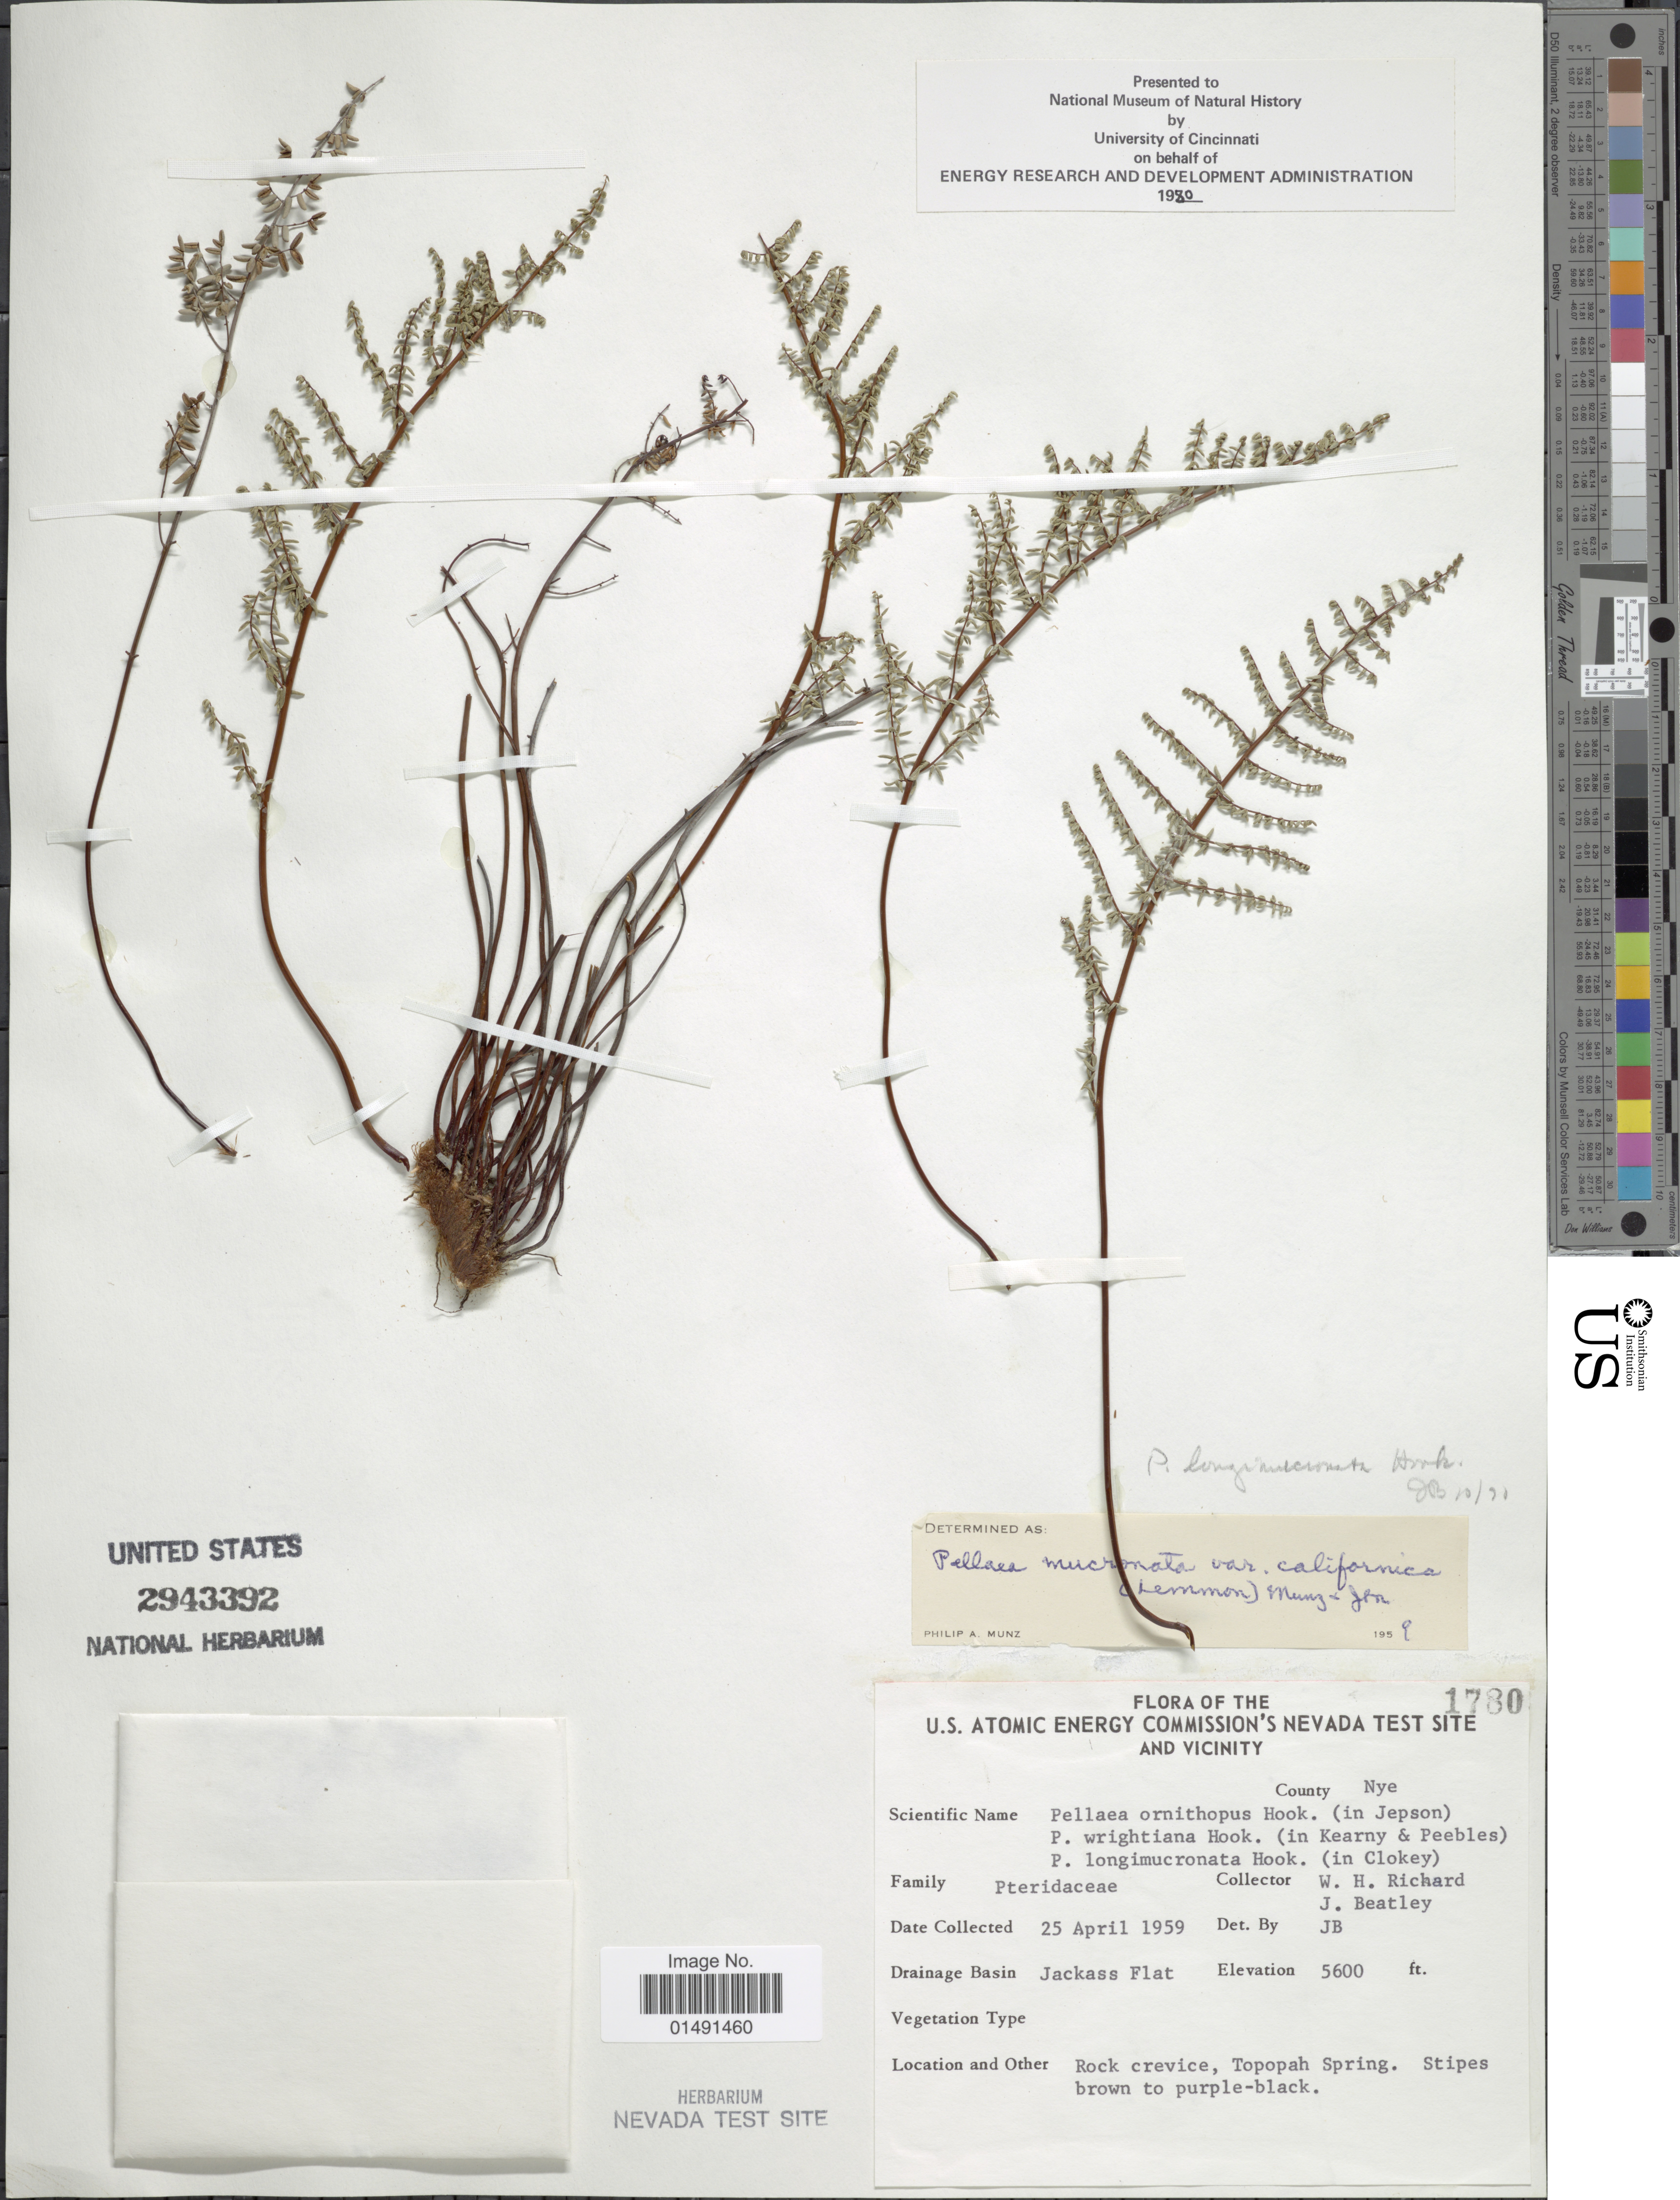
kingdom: Plantae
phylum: Tracheophyta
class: Polypodiopsida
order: Polypodiales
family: Pteridaceae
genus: Pellaea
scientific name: Pellaea mucronata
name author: (D.C. Eaton) D.C. Eaton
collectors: W. Richard & J. C. Beatley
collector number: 1780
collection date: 1959-04-25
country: United States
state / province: Nevada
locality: U.S. Atomic Energy Commission Nevada Test Site and vicinity, Nye, Rock crevice, Topopah Springs, Drainage Basin, Jackass Flat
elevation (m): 1707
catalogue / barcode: US 2943392